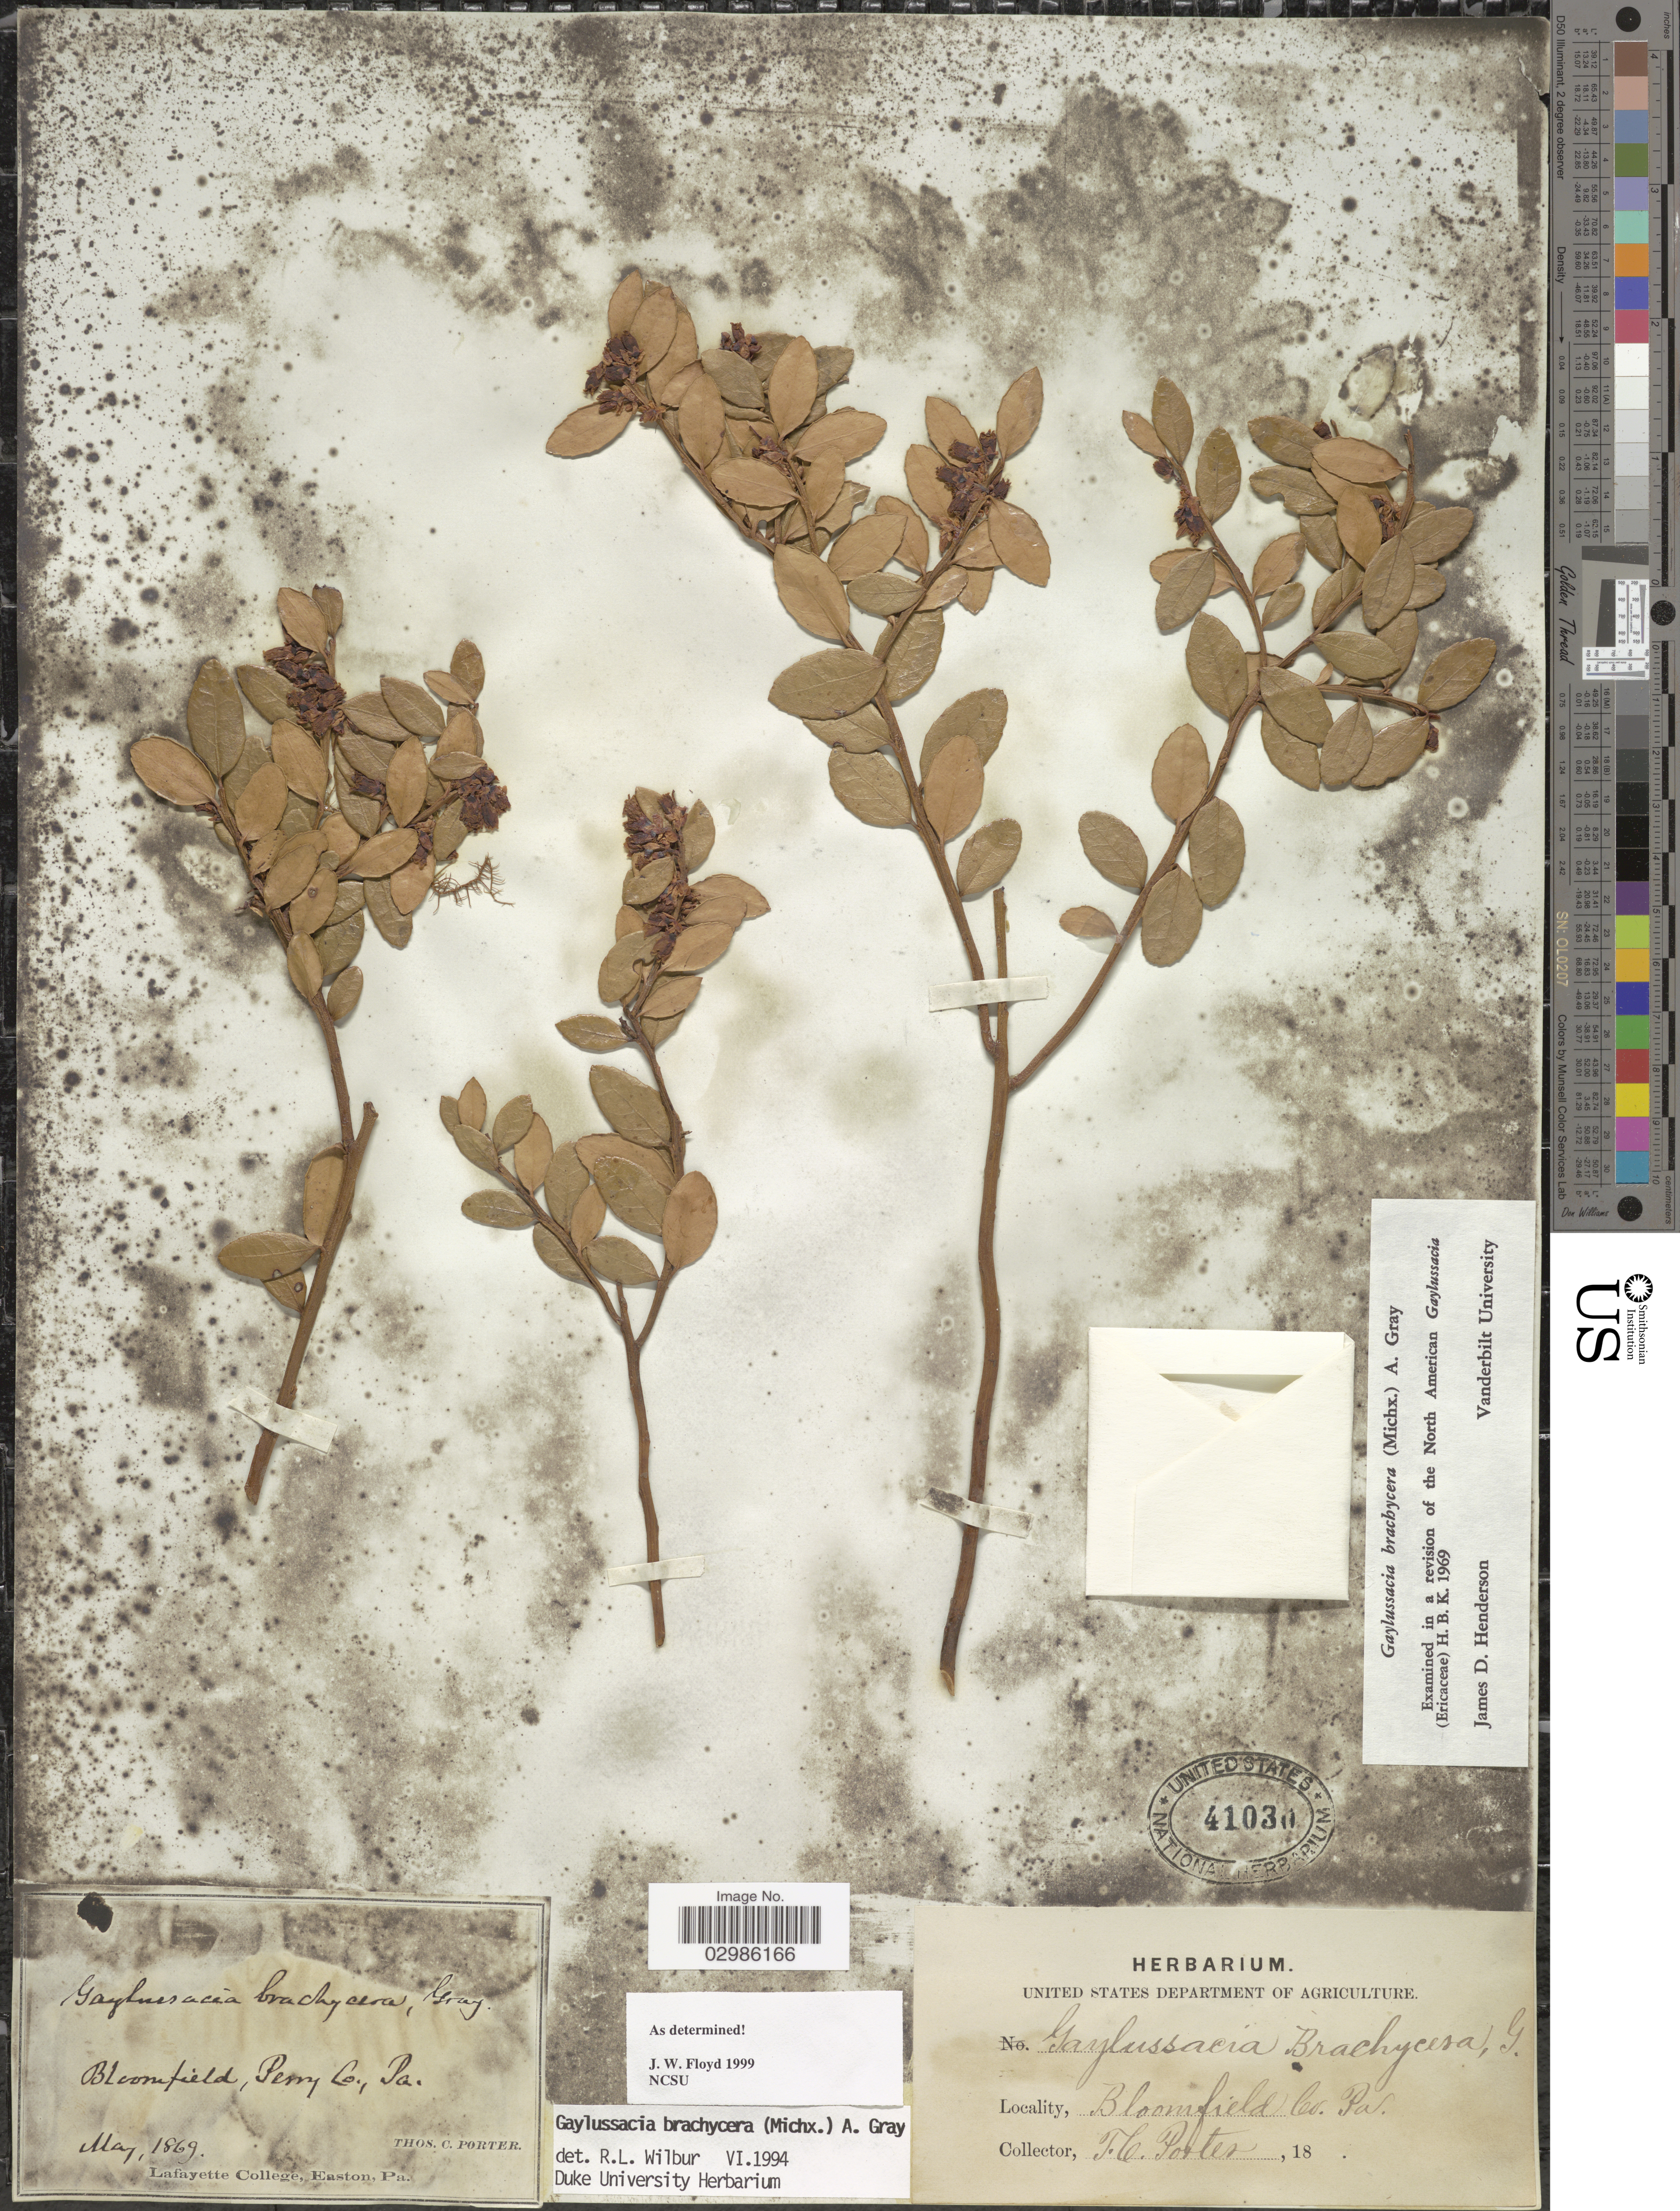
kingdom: Plantae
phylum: Tracheophyta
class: Magnoliopsida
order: Ericales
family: Ericaceae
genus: Gaylussacia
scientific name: Gaylussacia brachycera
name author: (Michx.) Torr. & A. Gray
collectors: T. Porter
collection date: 1869-05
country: United States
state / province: Pennsylvania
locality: Bloomfield, Perry Co.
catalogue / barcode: US 41030